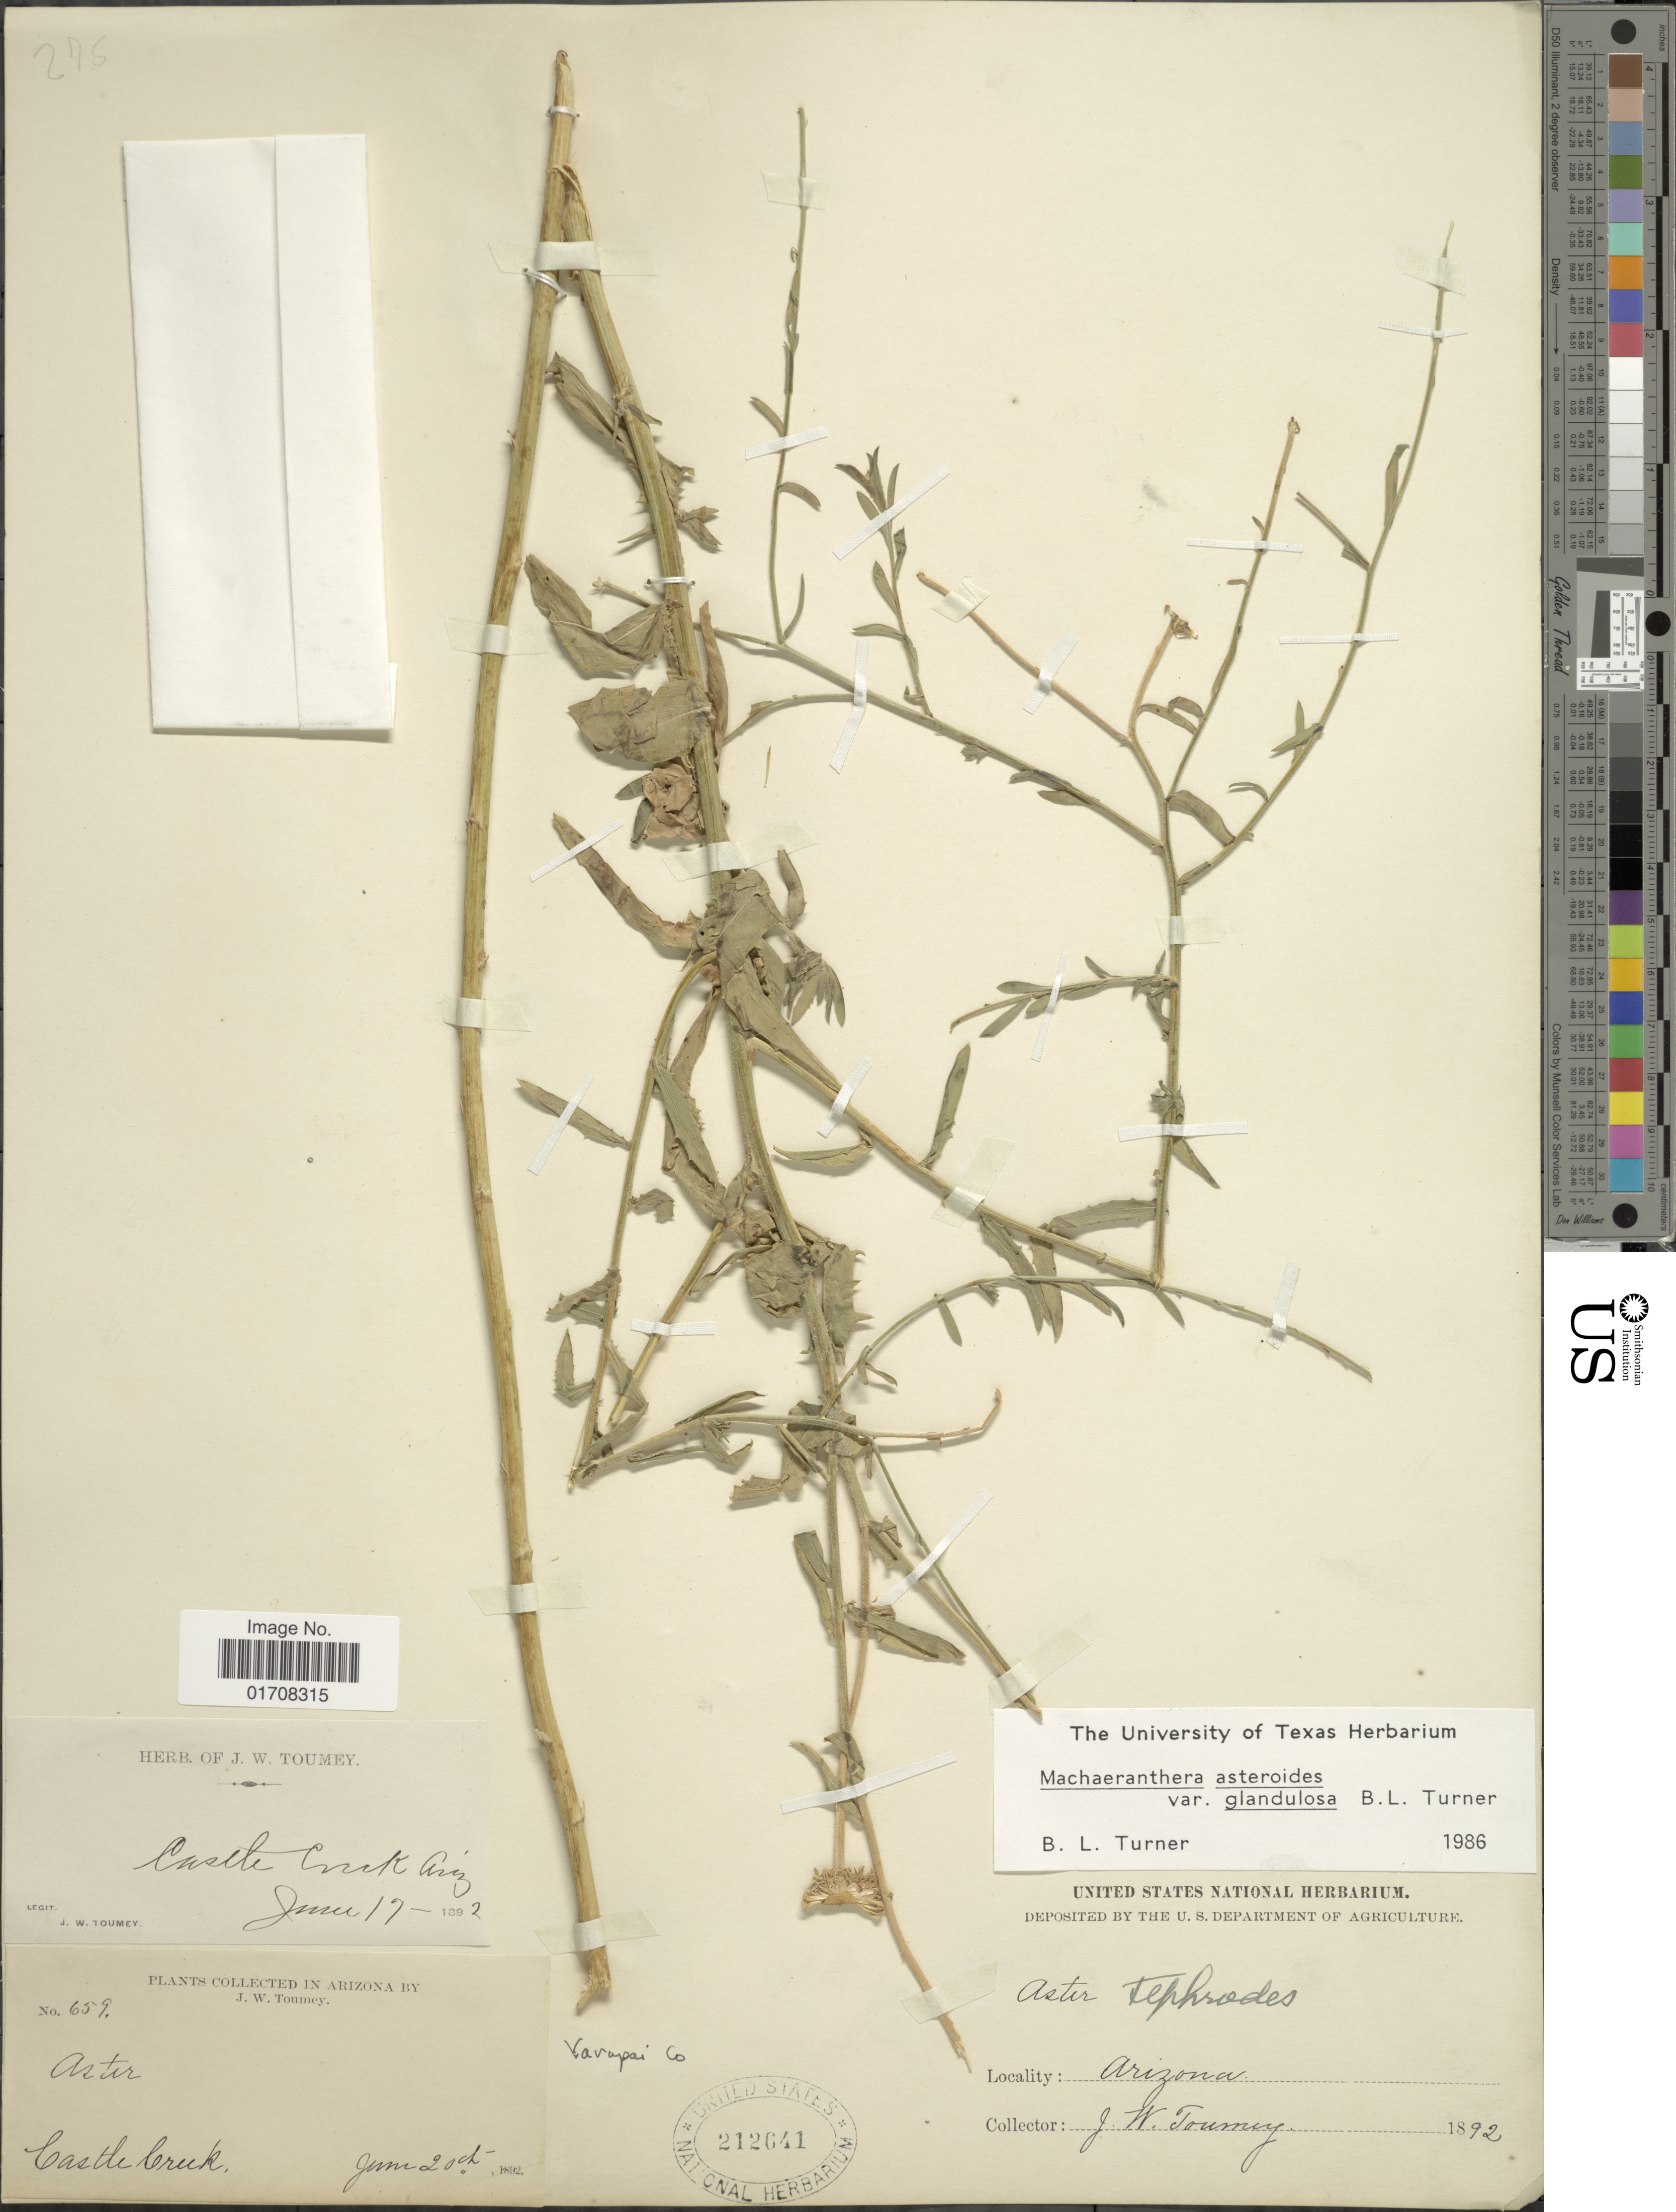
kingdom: Plantae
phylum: Tracheophyta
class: Magnoliopsida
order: Asterales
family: Asteraceae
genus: Machaeranthera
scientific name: Machaeranthera asteroides var. glandulosa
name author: (Torr.) Greene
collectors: J. W. Toumey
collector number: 659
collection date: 1892-06-20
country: United States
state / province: Arizona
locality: Castle Creek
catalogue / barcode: US 212641